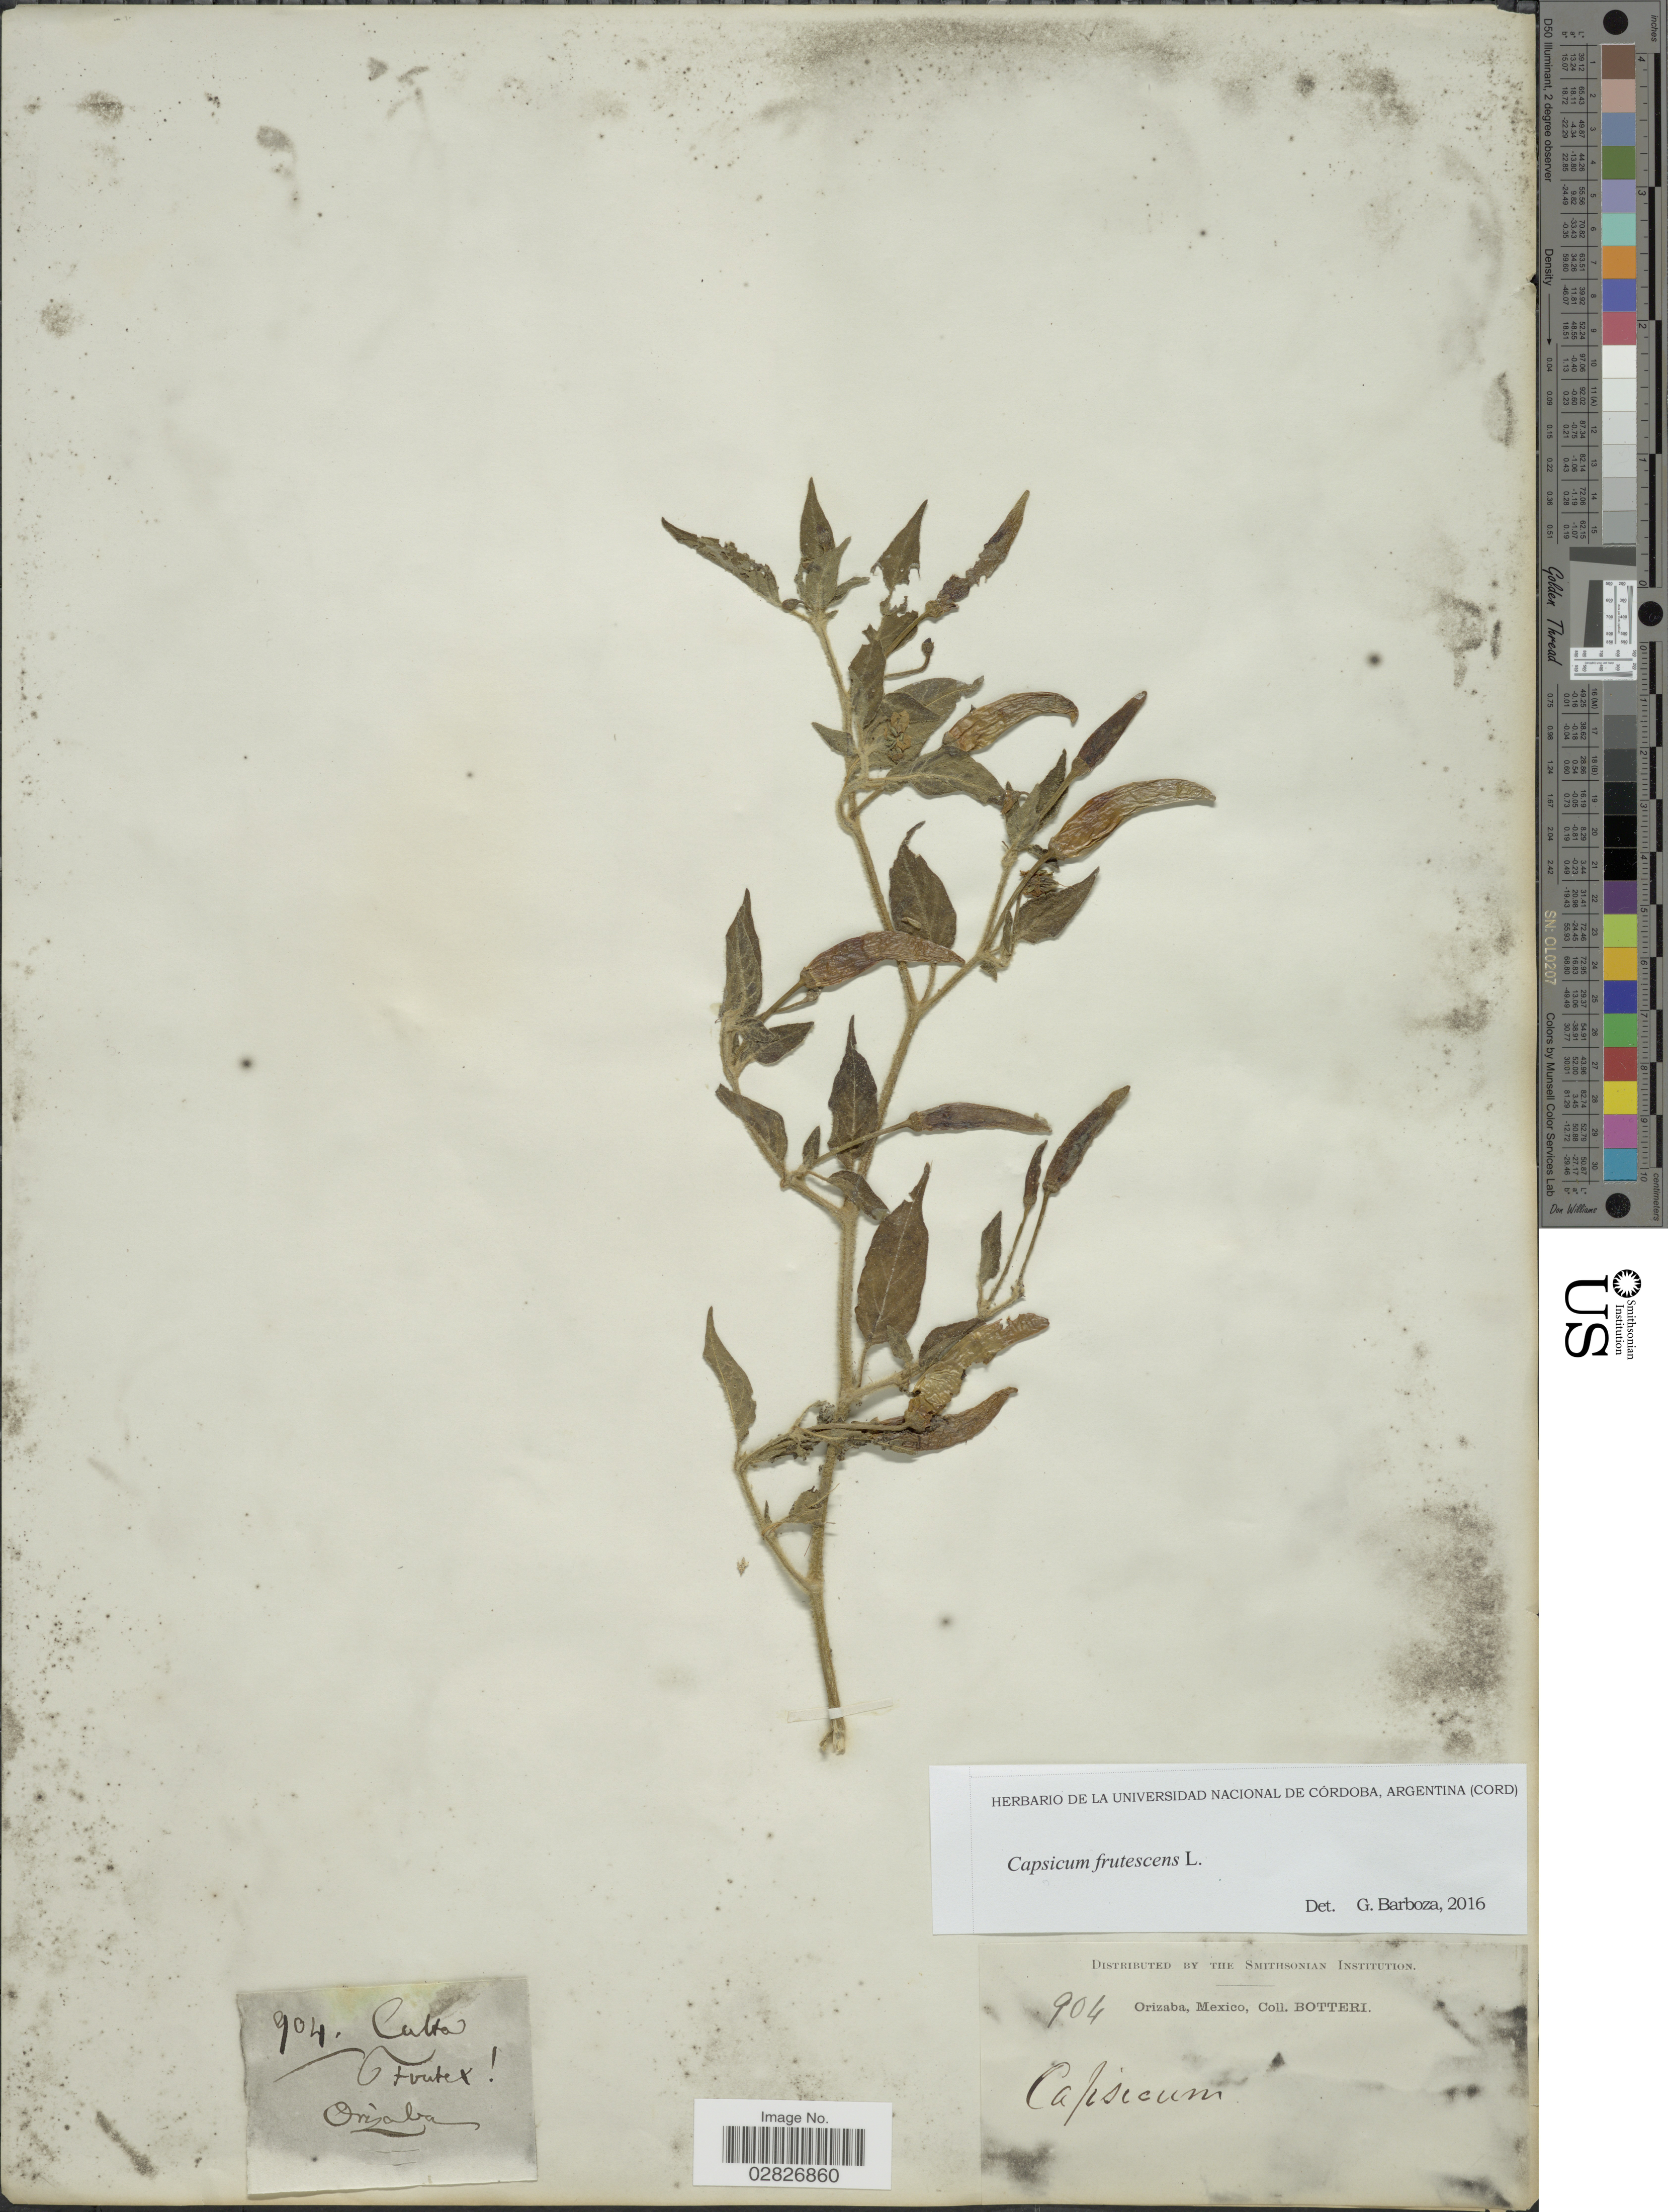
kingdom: Plantae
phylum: Tracheophyta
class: Magnoliopsida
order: Solanales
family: Solanaceae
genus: Capsicum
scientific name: Capsicum frutescens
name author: L.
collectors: -. Botteri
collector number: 904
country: Mexico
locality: Orizaba.